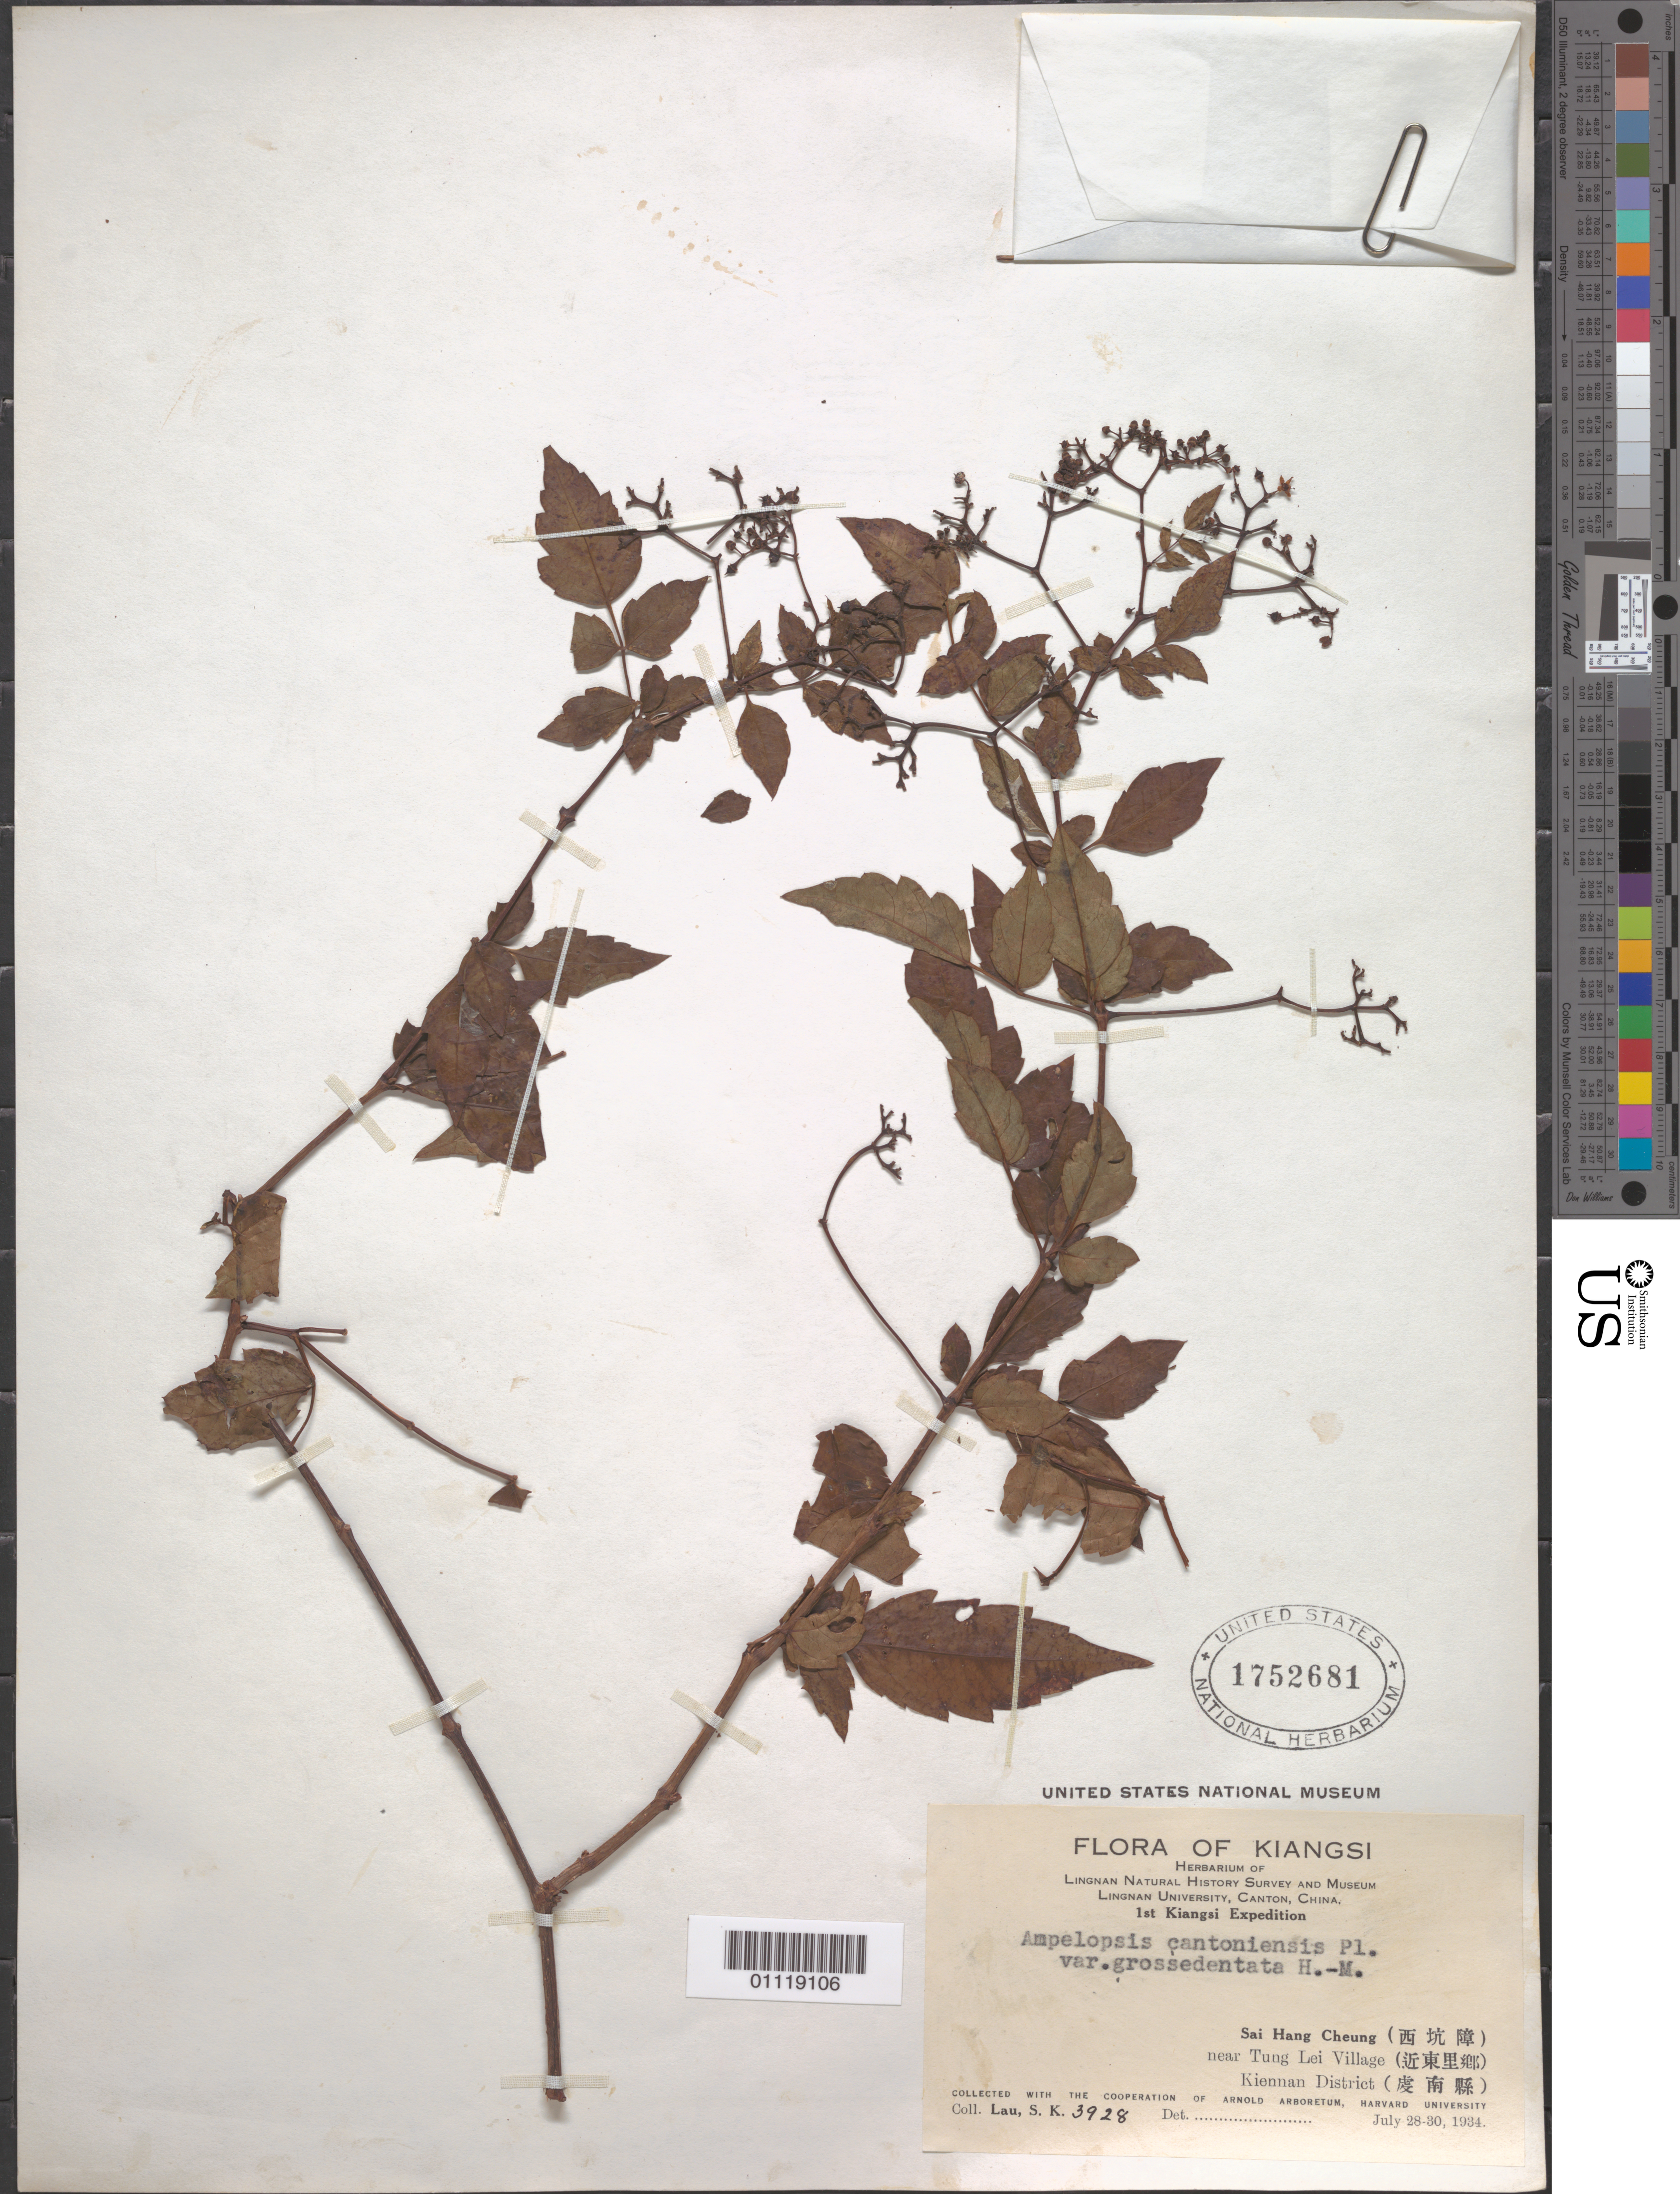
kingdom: Plantae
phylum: Tracheophyta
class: Magnoliopsida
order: Vitales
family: Vitaceae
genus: Ampelopsis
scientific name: Ampelopsis cantoniensis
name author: (W. Hook. & H.J. Arn.) Planch.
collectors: S. K. Lau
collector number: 3928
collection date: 1934-07-28/1934-07-30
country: China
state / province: Jiangxi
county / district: Kiennan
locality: Sai Hang Cheung, near Tung Lei Village.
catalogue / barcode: US 1752681